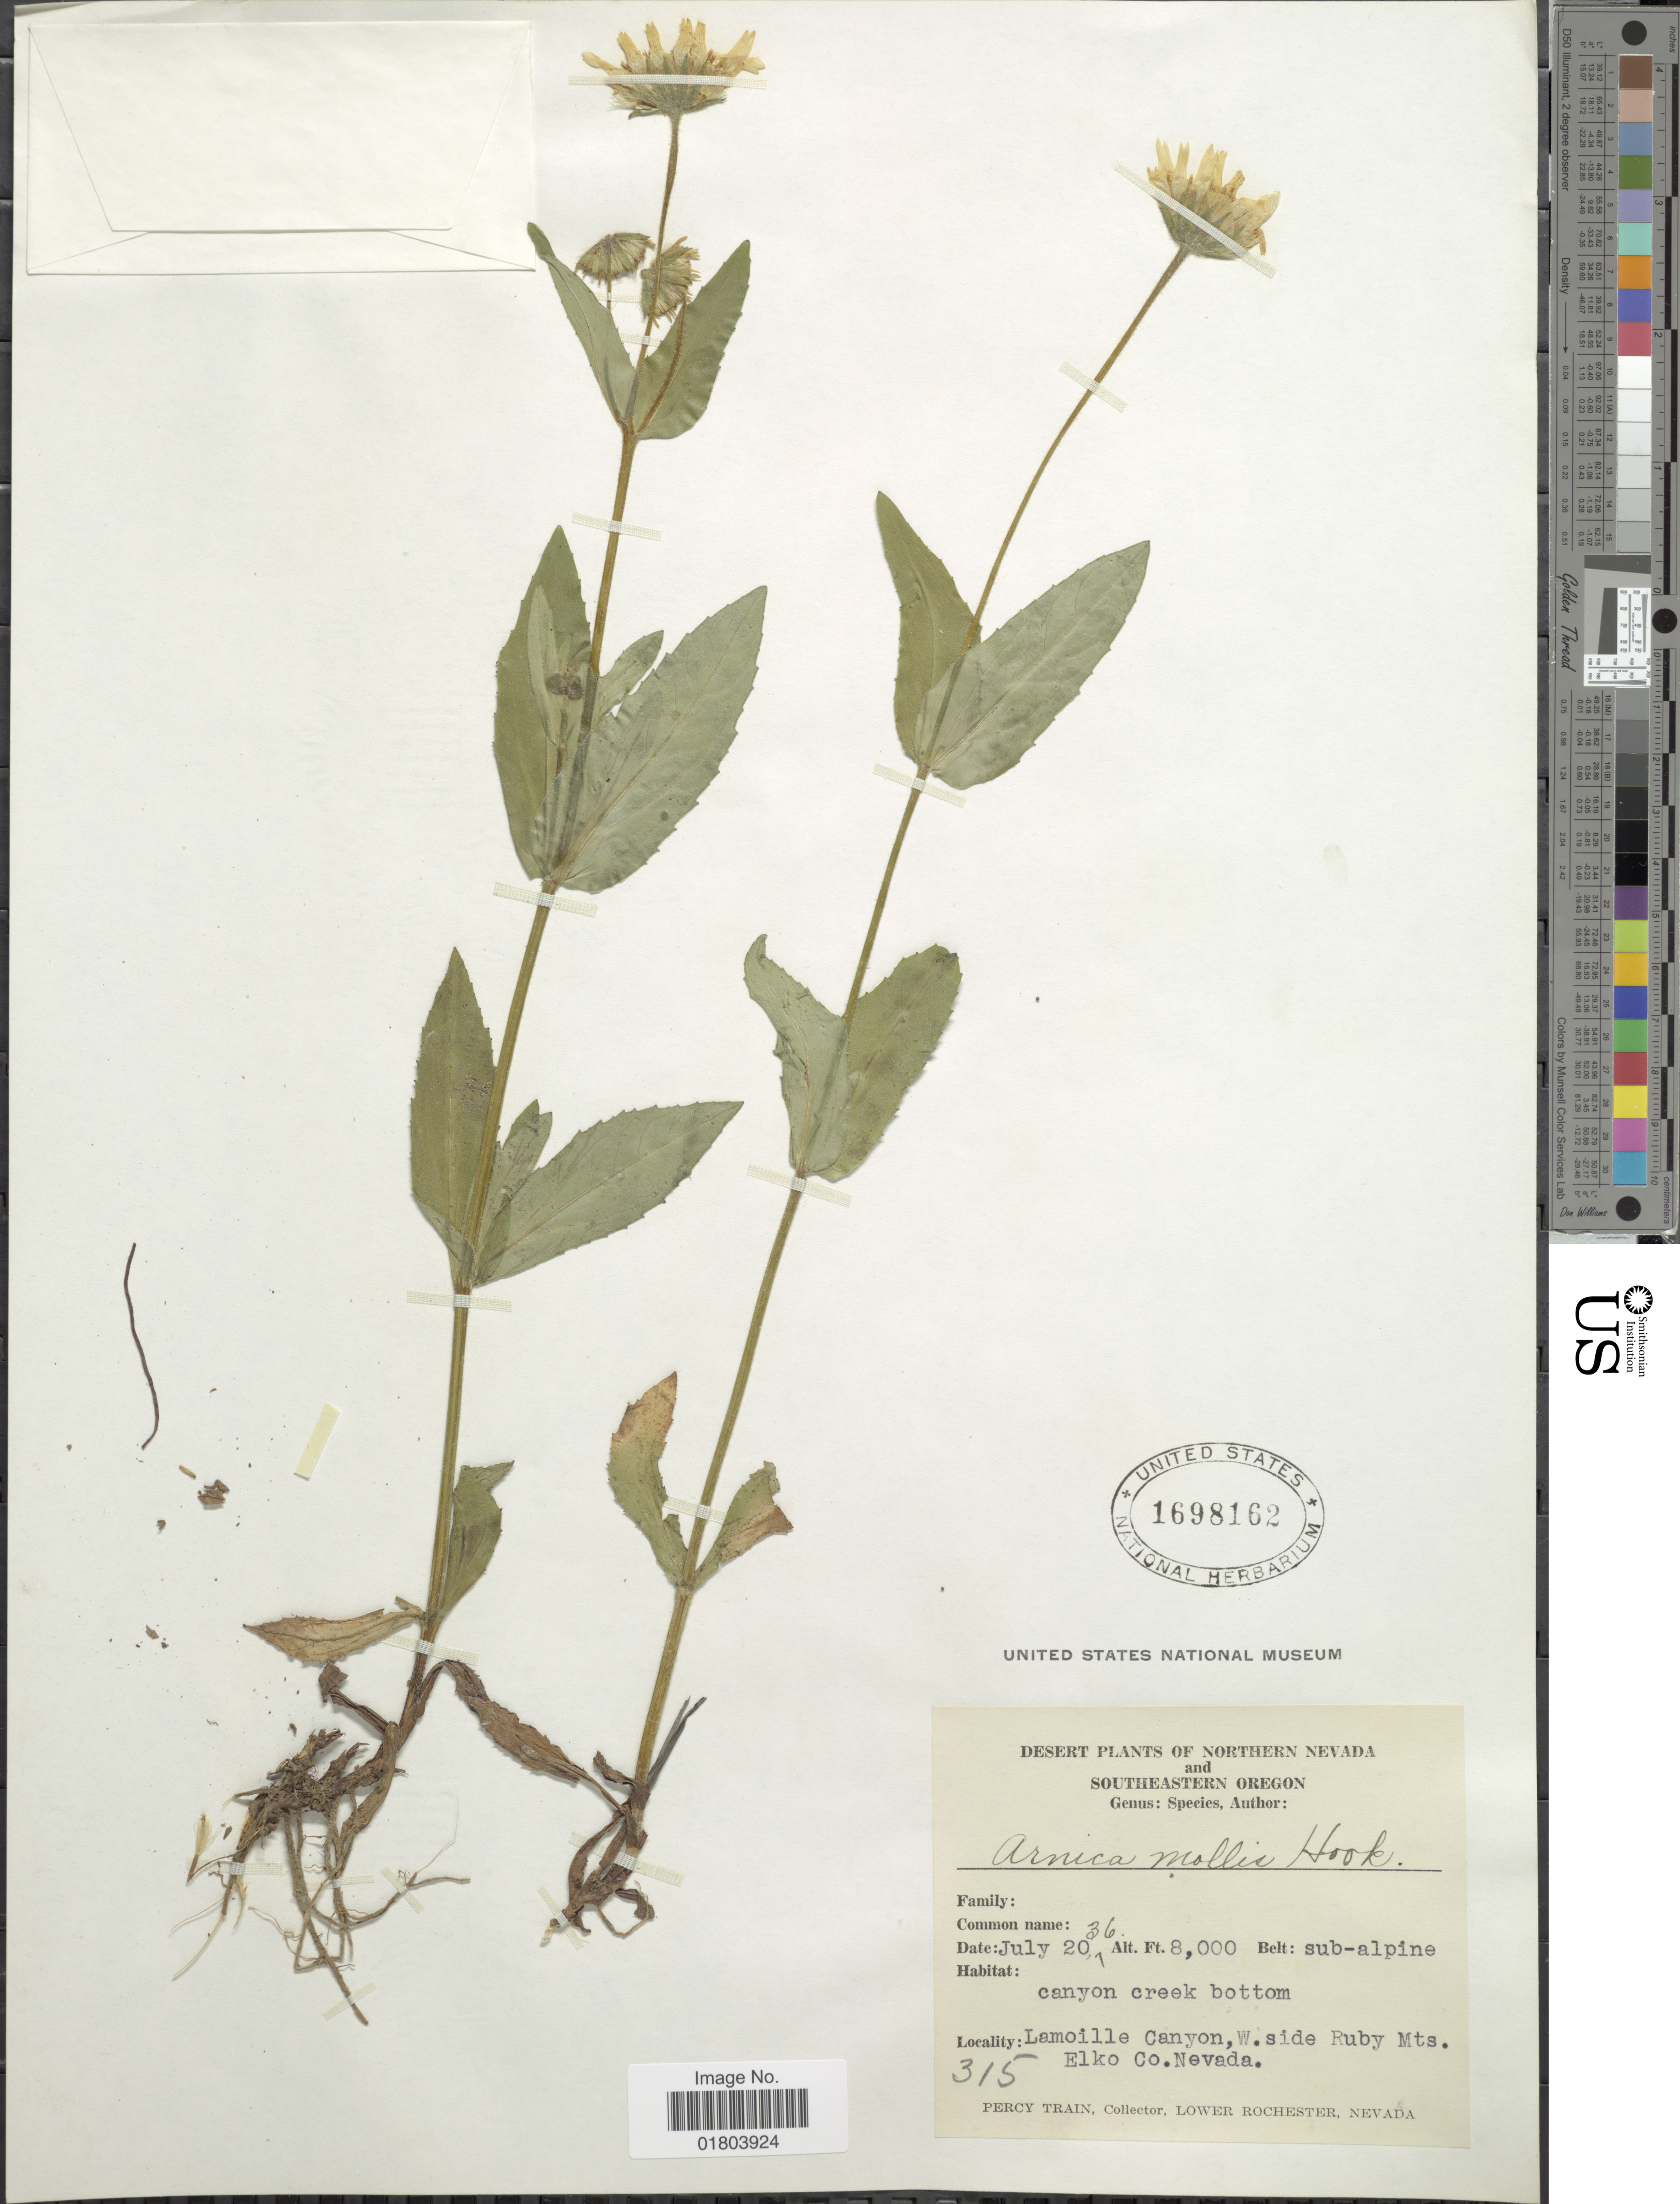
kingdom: Plantae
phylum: Tracheophyta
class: Magnoliopsida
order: Asterales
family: Asteraceae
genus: Arnica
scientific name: Arnica mollis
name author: Hook.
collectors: P. Train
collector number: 315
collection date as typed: Transcribed d/m/y: 20/7/36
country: United States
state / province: Nevada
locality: Desert of Northern Nevada and Southeastern Oregon, canyon creek bottom, Lamoille Canyon, W side Ruby Mts. Elko Co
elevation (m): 2438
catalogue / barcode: US 1698162